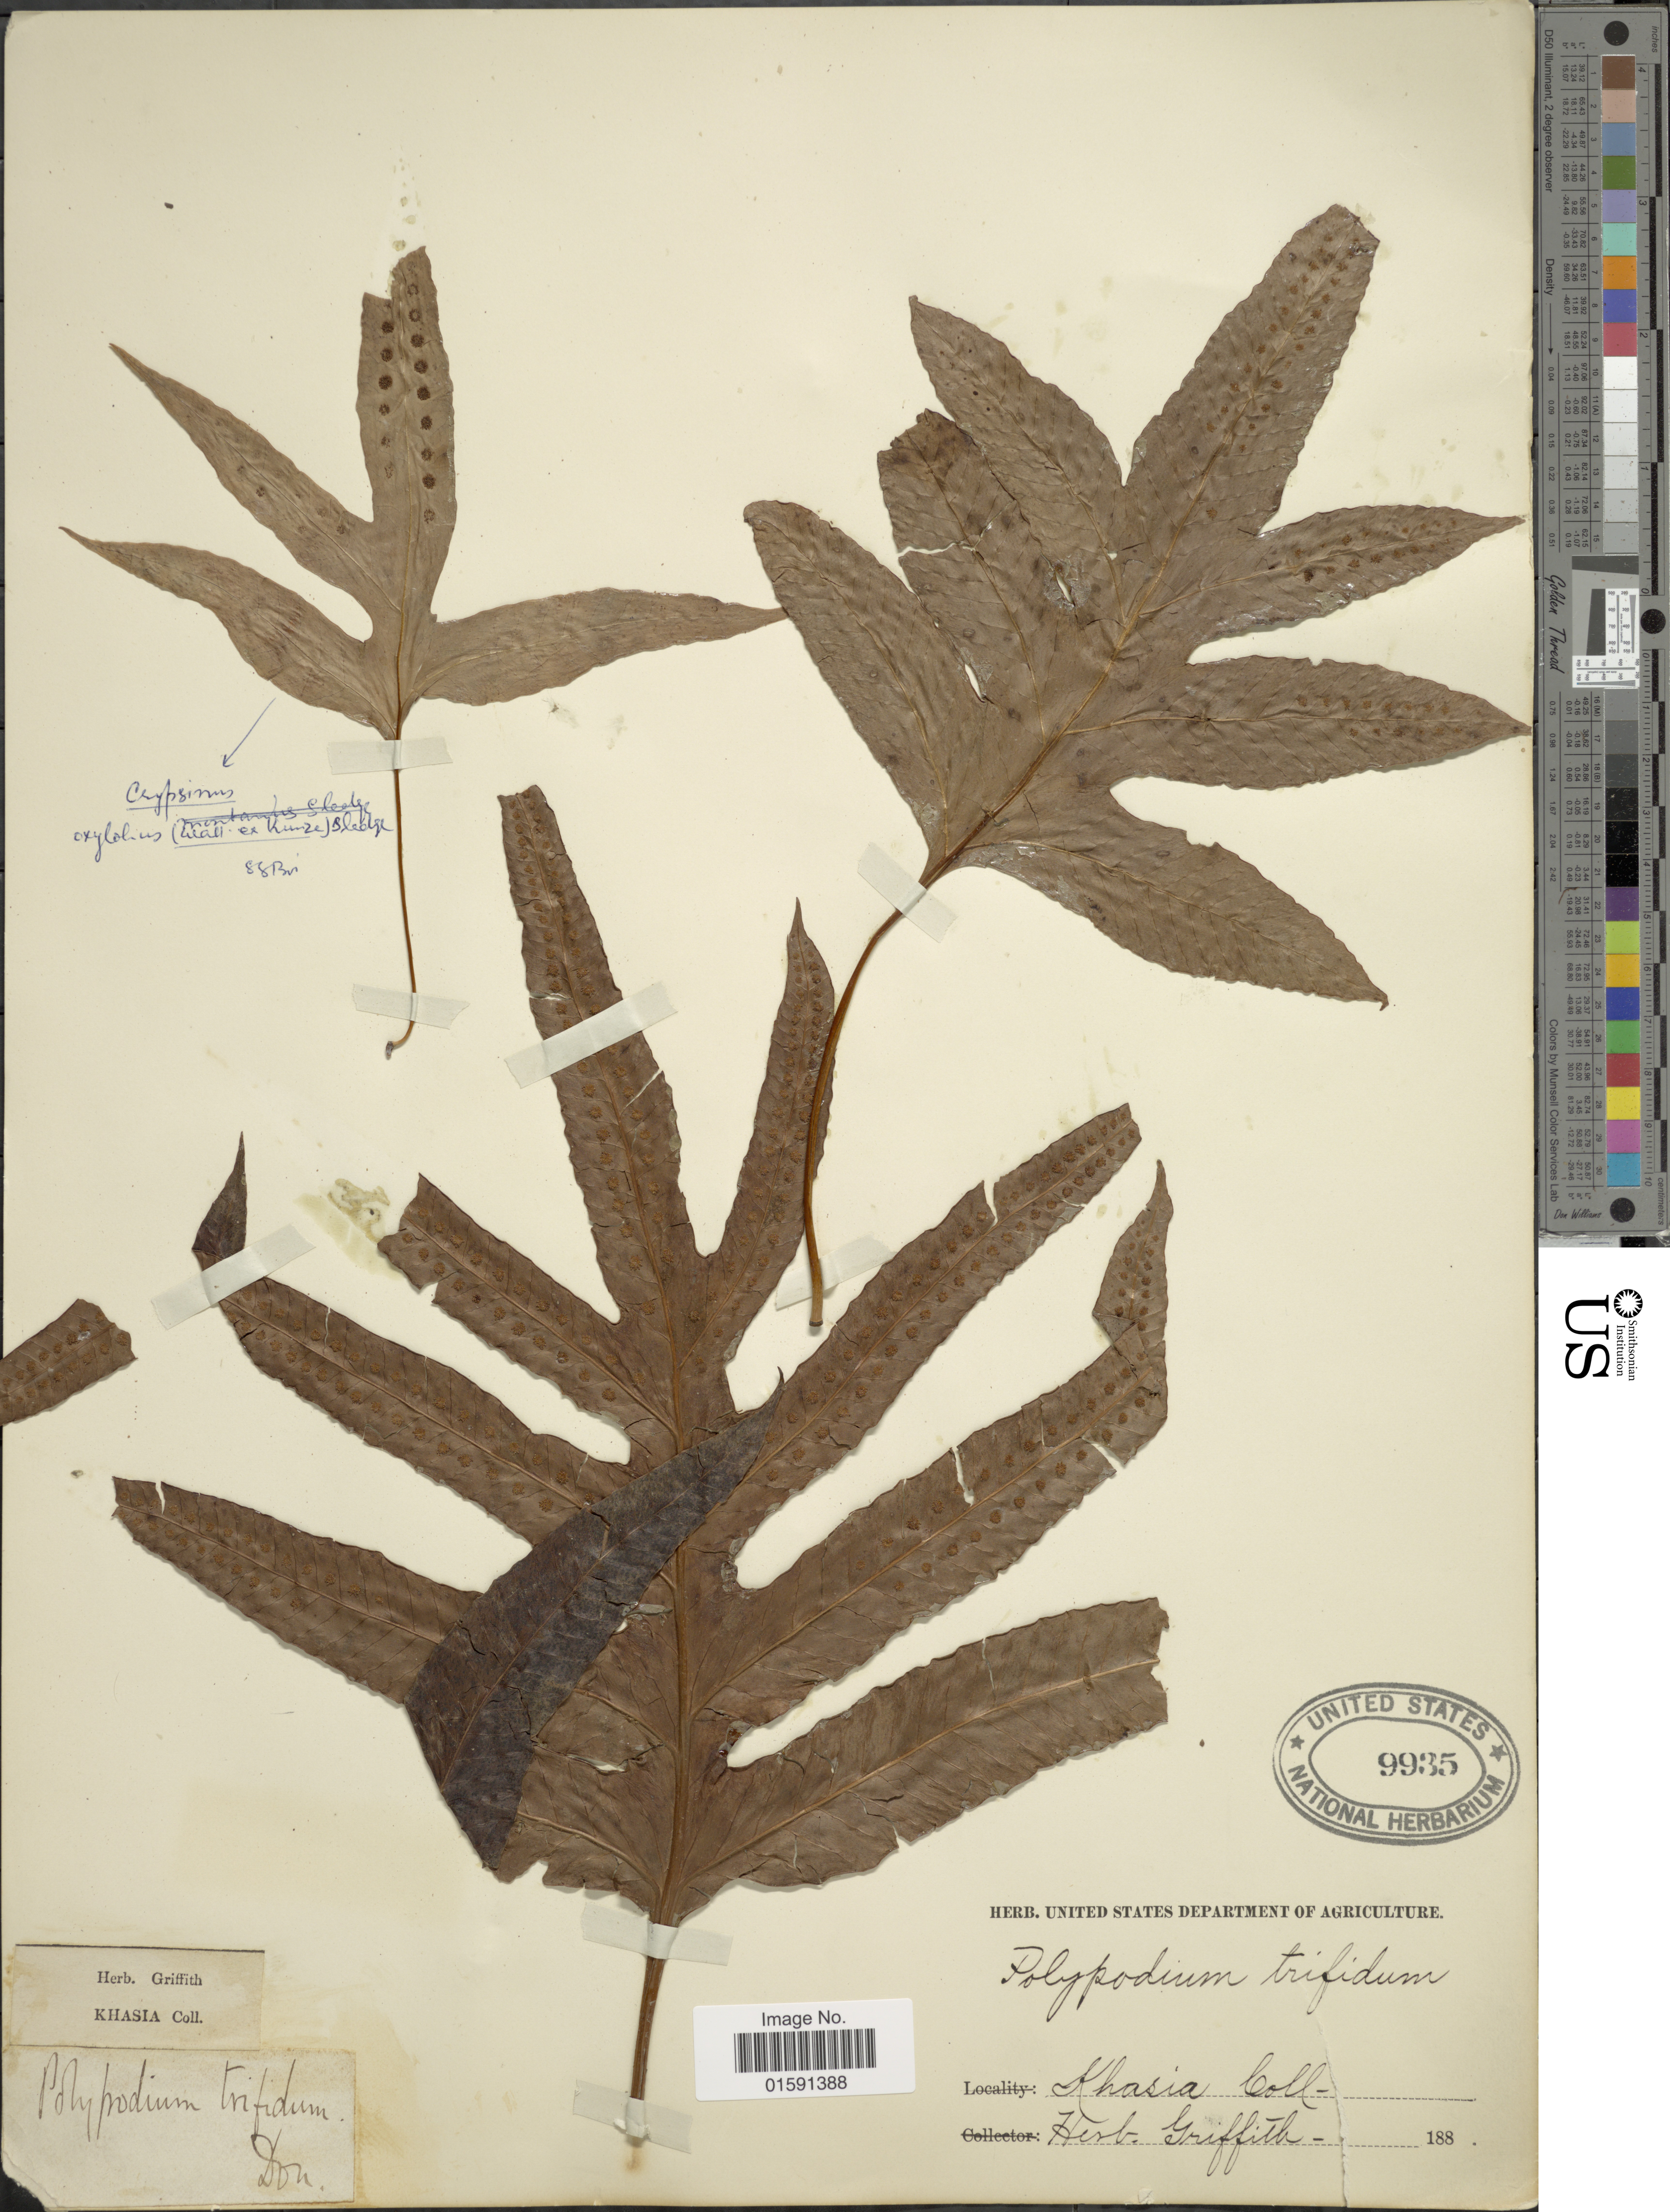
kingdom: Plantae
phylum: Tracheophyta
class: Polypodiopsida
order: Polypodiales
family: Polypodiaceae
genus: Selliguea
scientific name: Selliguea oxyloba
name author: (Wall. ex Kunze) Fraser-Jenk.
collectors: ex herb. Griffith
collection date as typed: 188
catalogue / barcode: US 9935